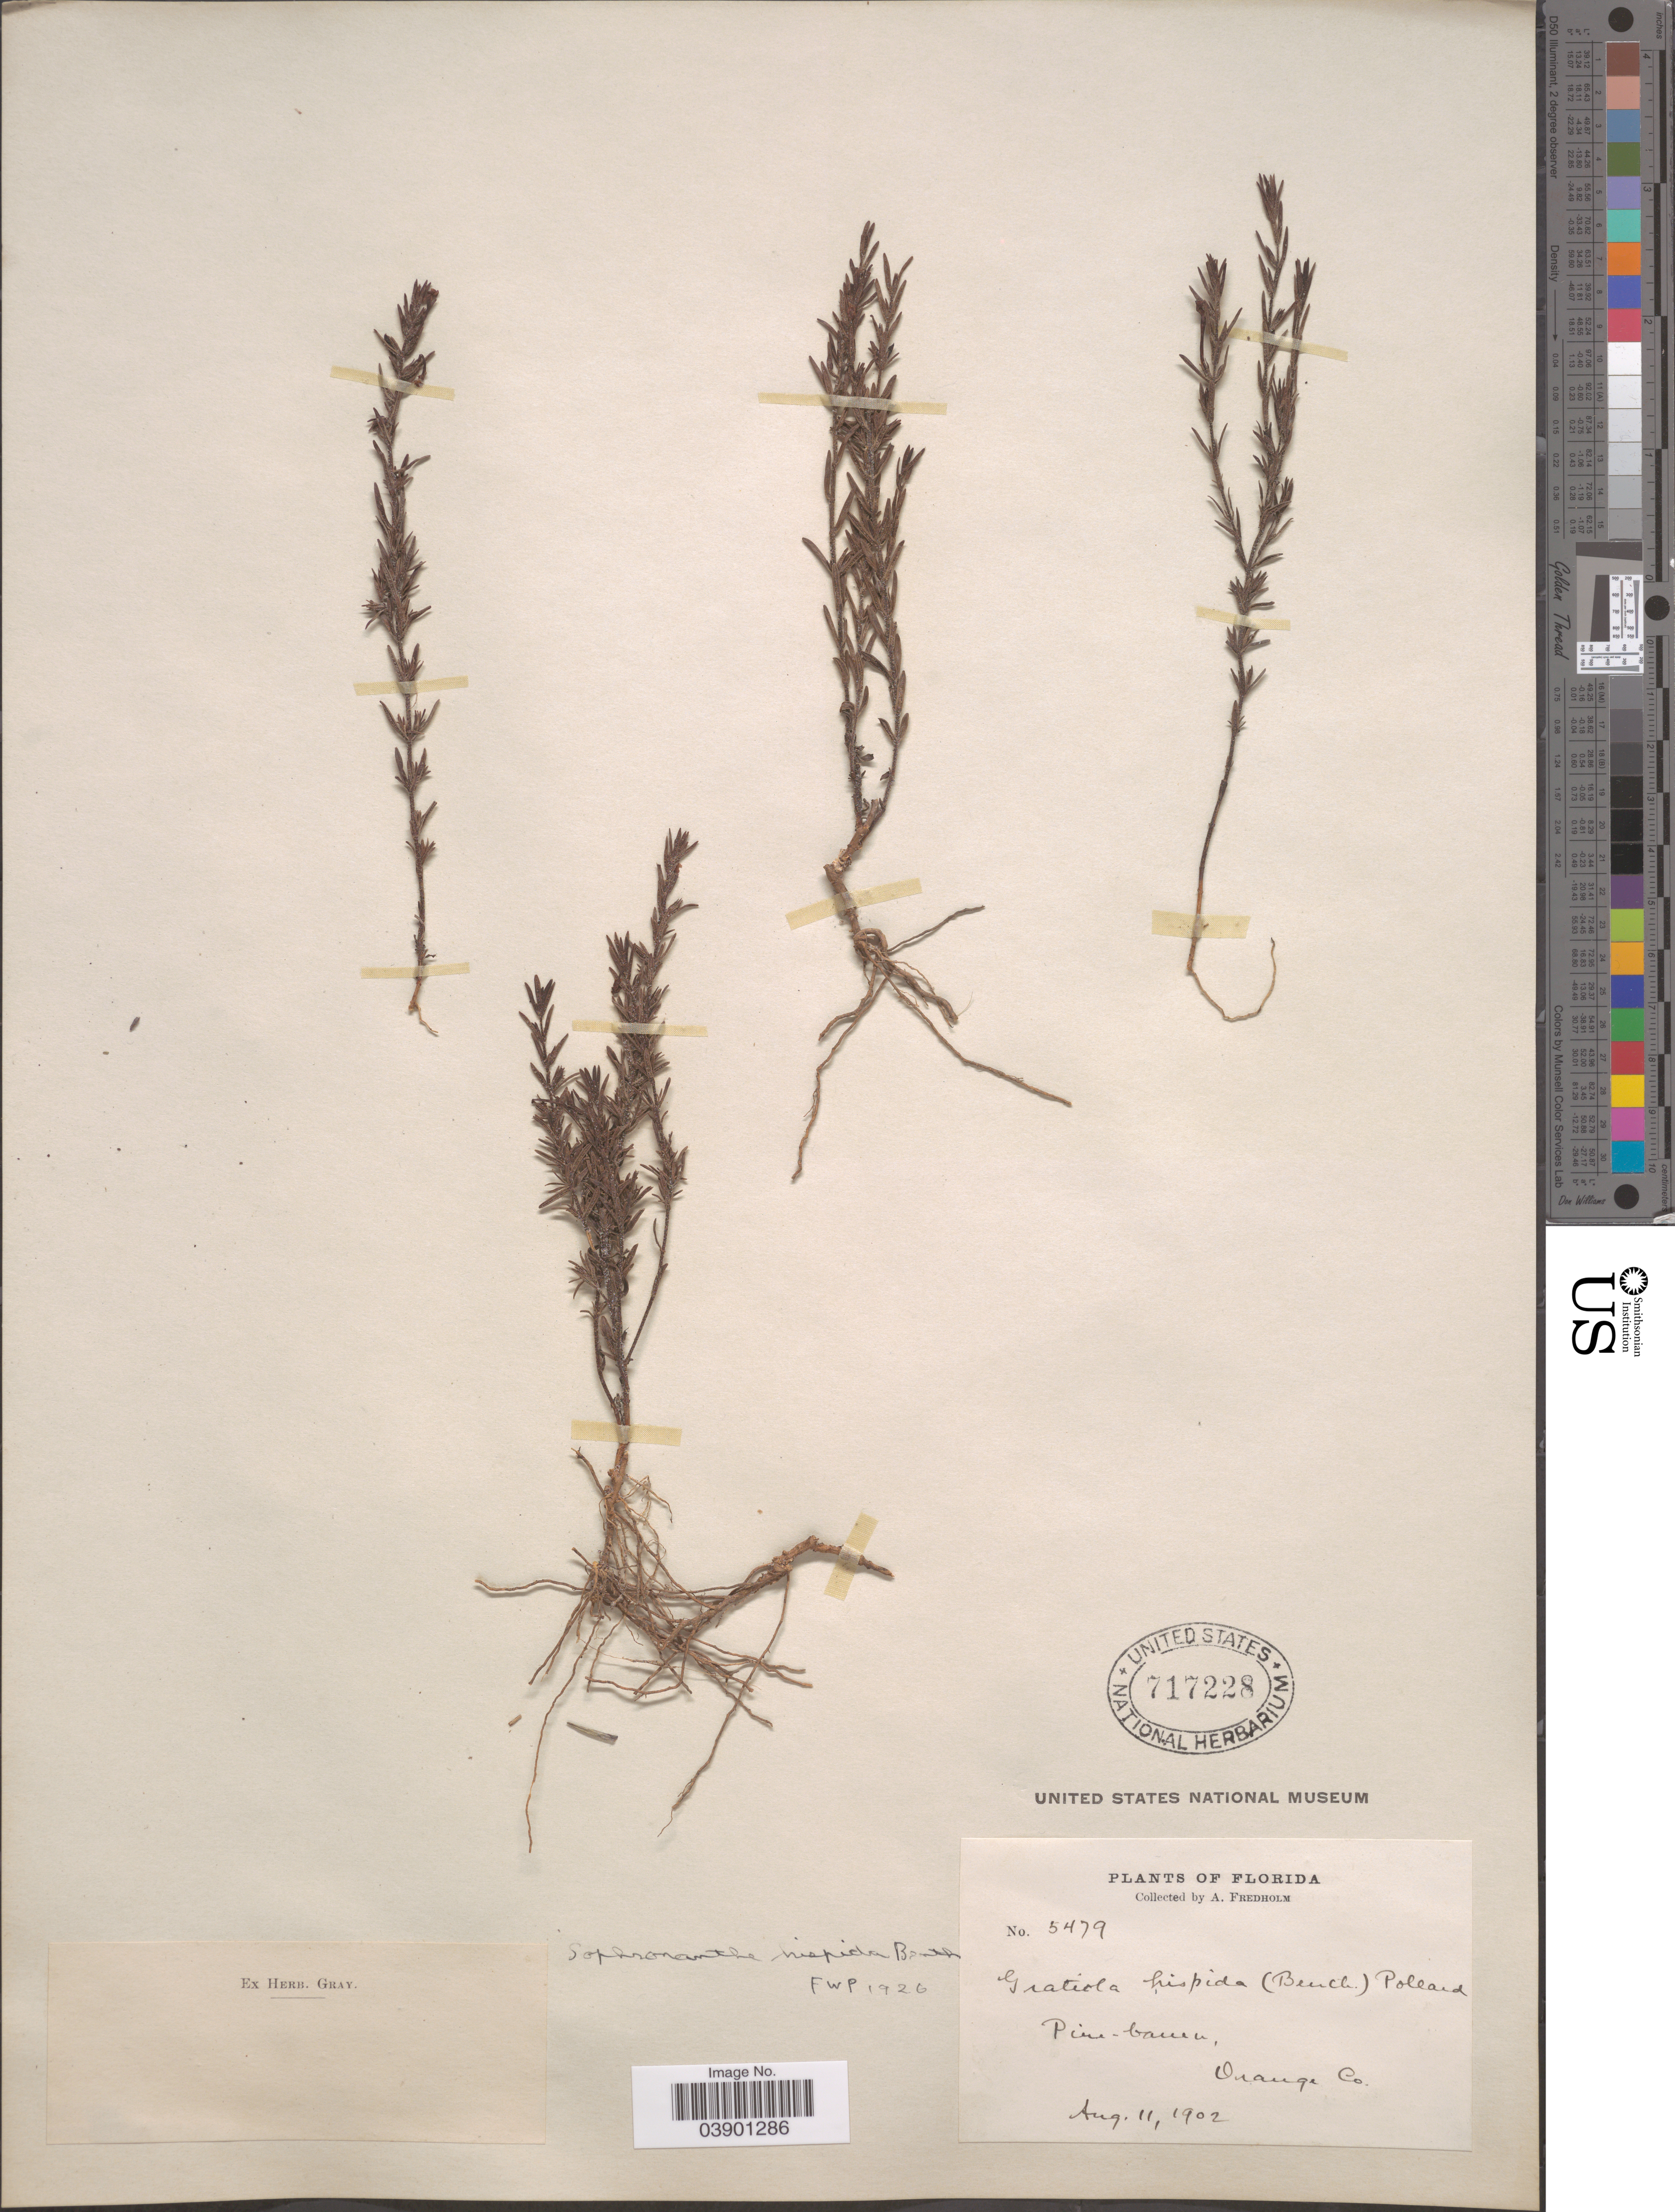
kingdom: Plantae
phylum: Tracheophyta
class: Magnoliopsida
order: Lamiales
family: Plantaginaceae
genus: Sophronanthe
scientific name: Sophronanthe hispida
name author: Benth. ex Lindl.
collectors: A. Fredholm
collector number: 5479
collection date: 1902-08-11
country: United States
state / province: Florida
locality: Orange Co.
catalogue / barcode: US 717228